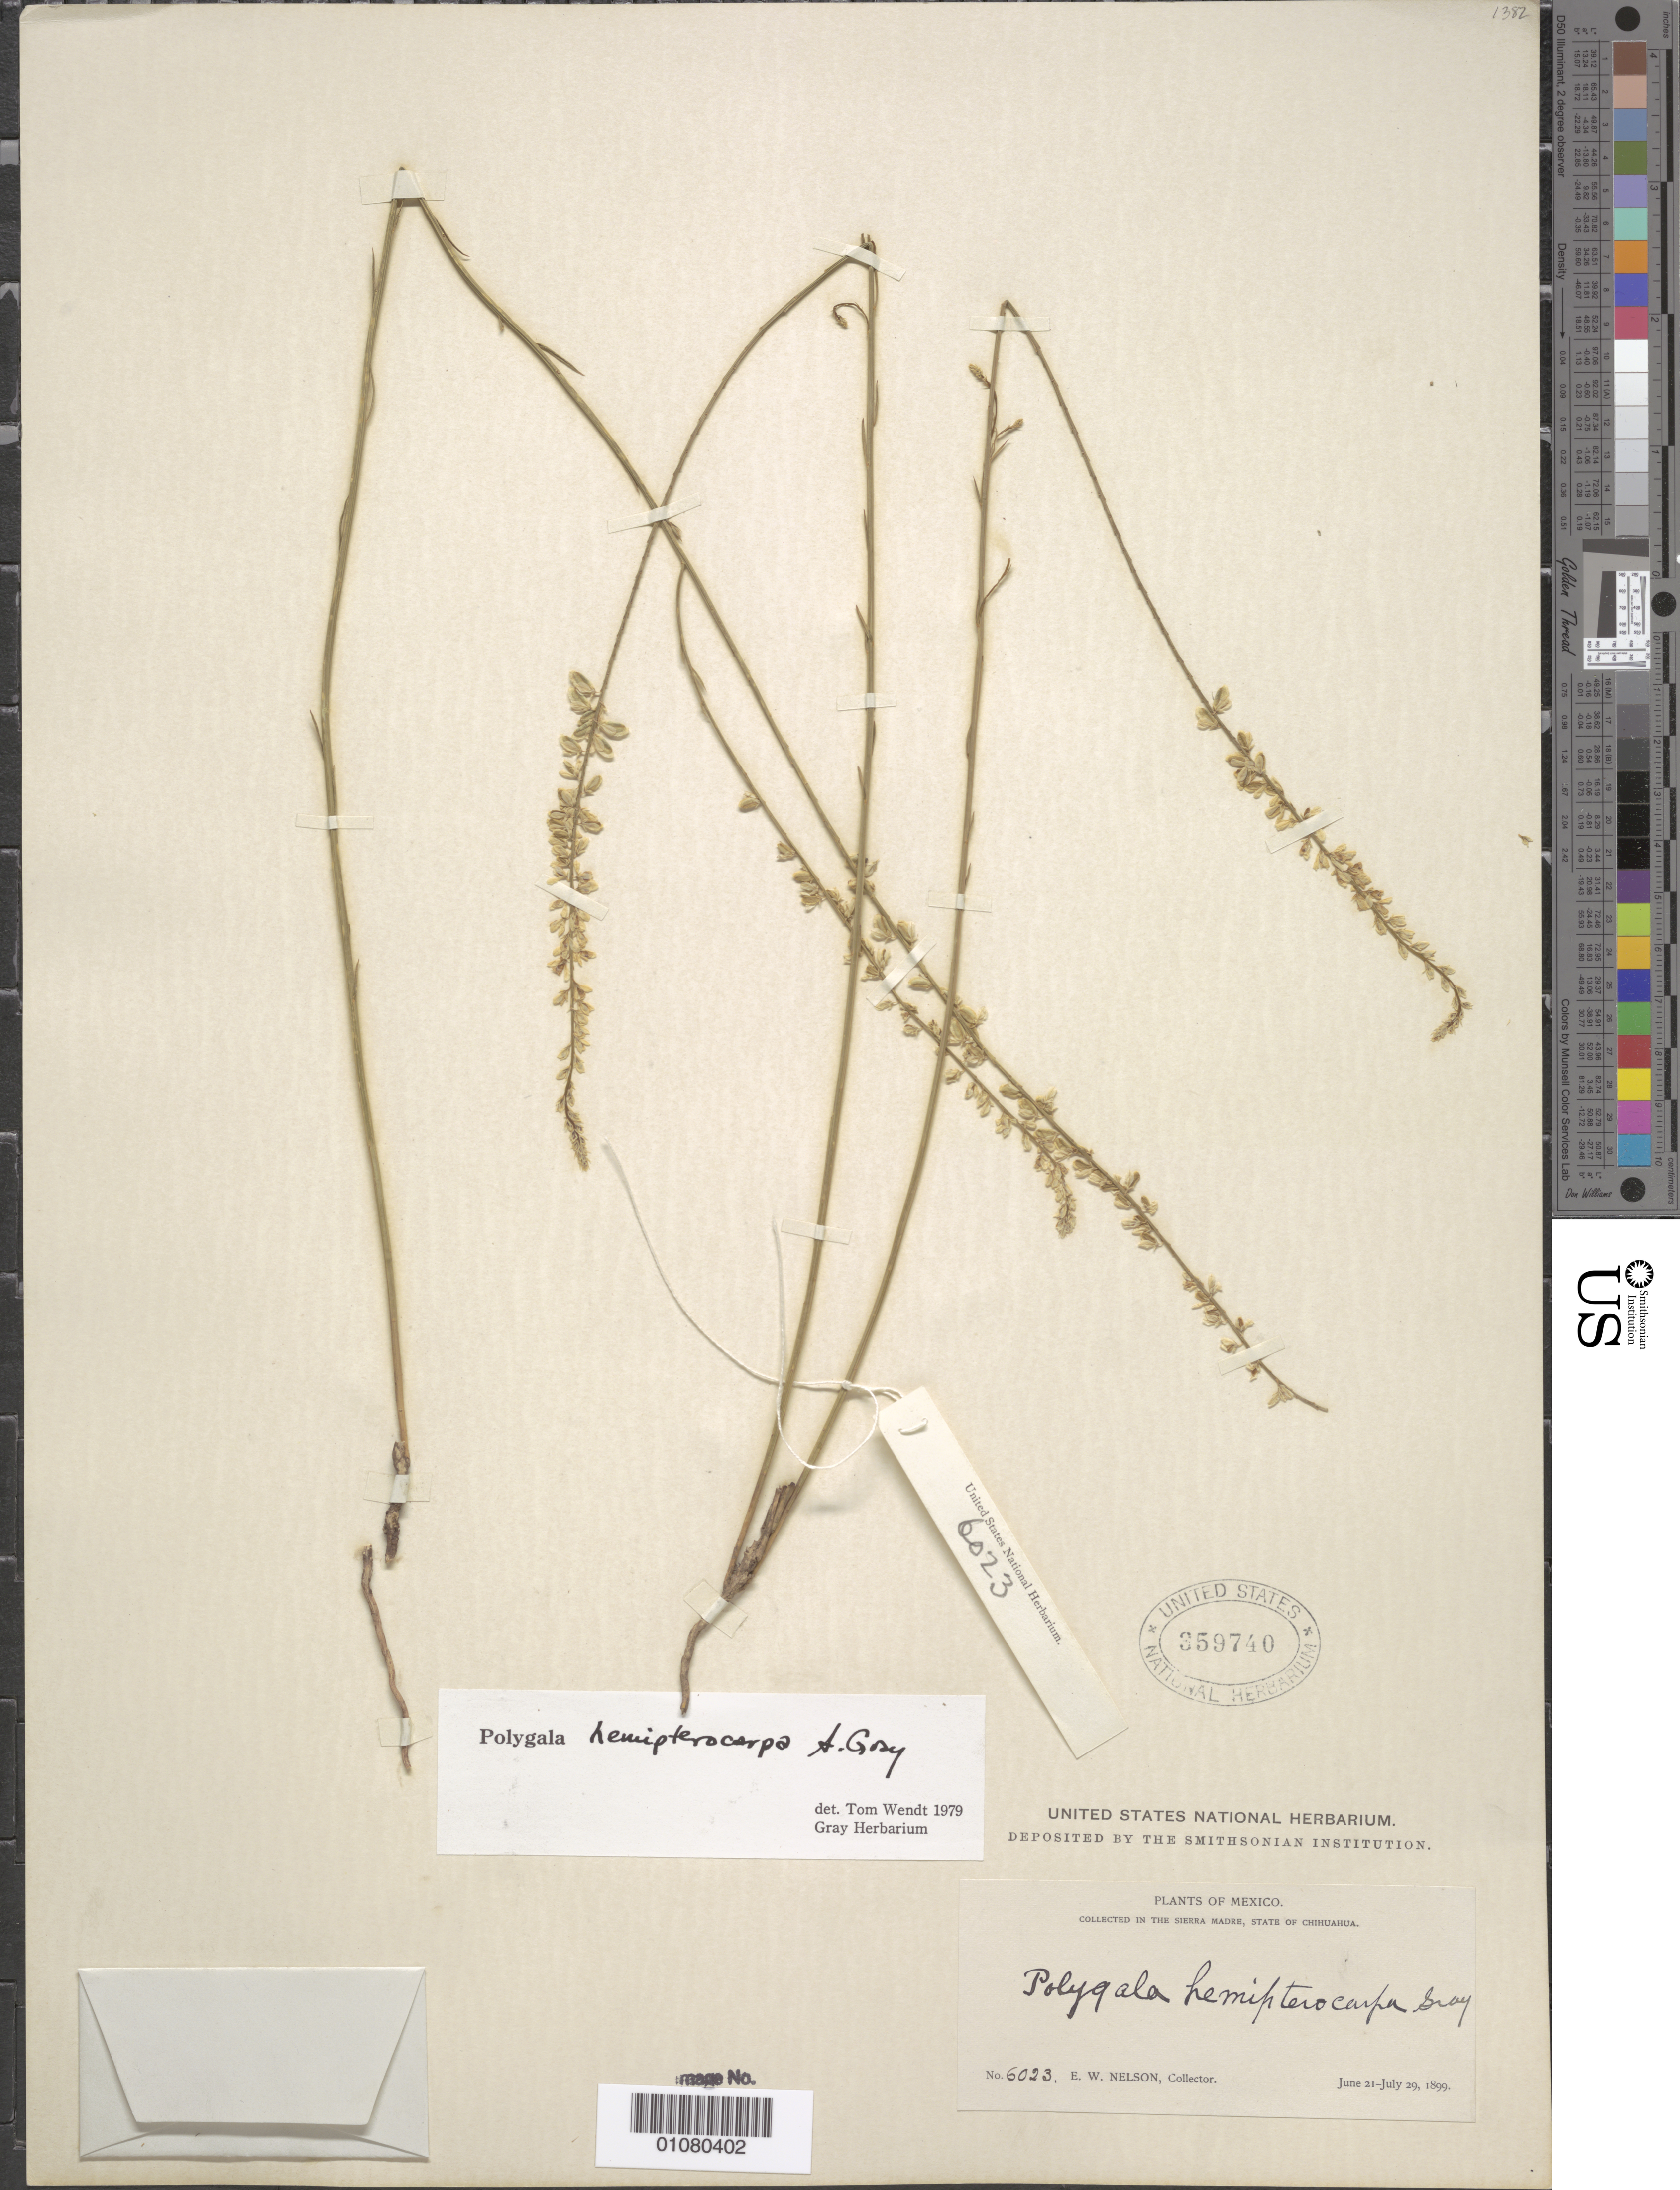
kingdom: Plantae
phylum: Tracheophyta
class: Magnoliopsida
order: Fabales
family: Polygalaceae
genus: Polygala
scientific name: Polygala hemipterocarpa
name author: A. Gray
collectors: E. W. Nelson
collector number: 6023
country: Mexico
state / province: Chihuahua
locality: Sierra =Madre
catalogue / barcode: US 359740